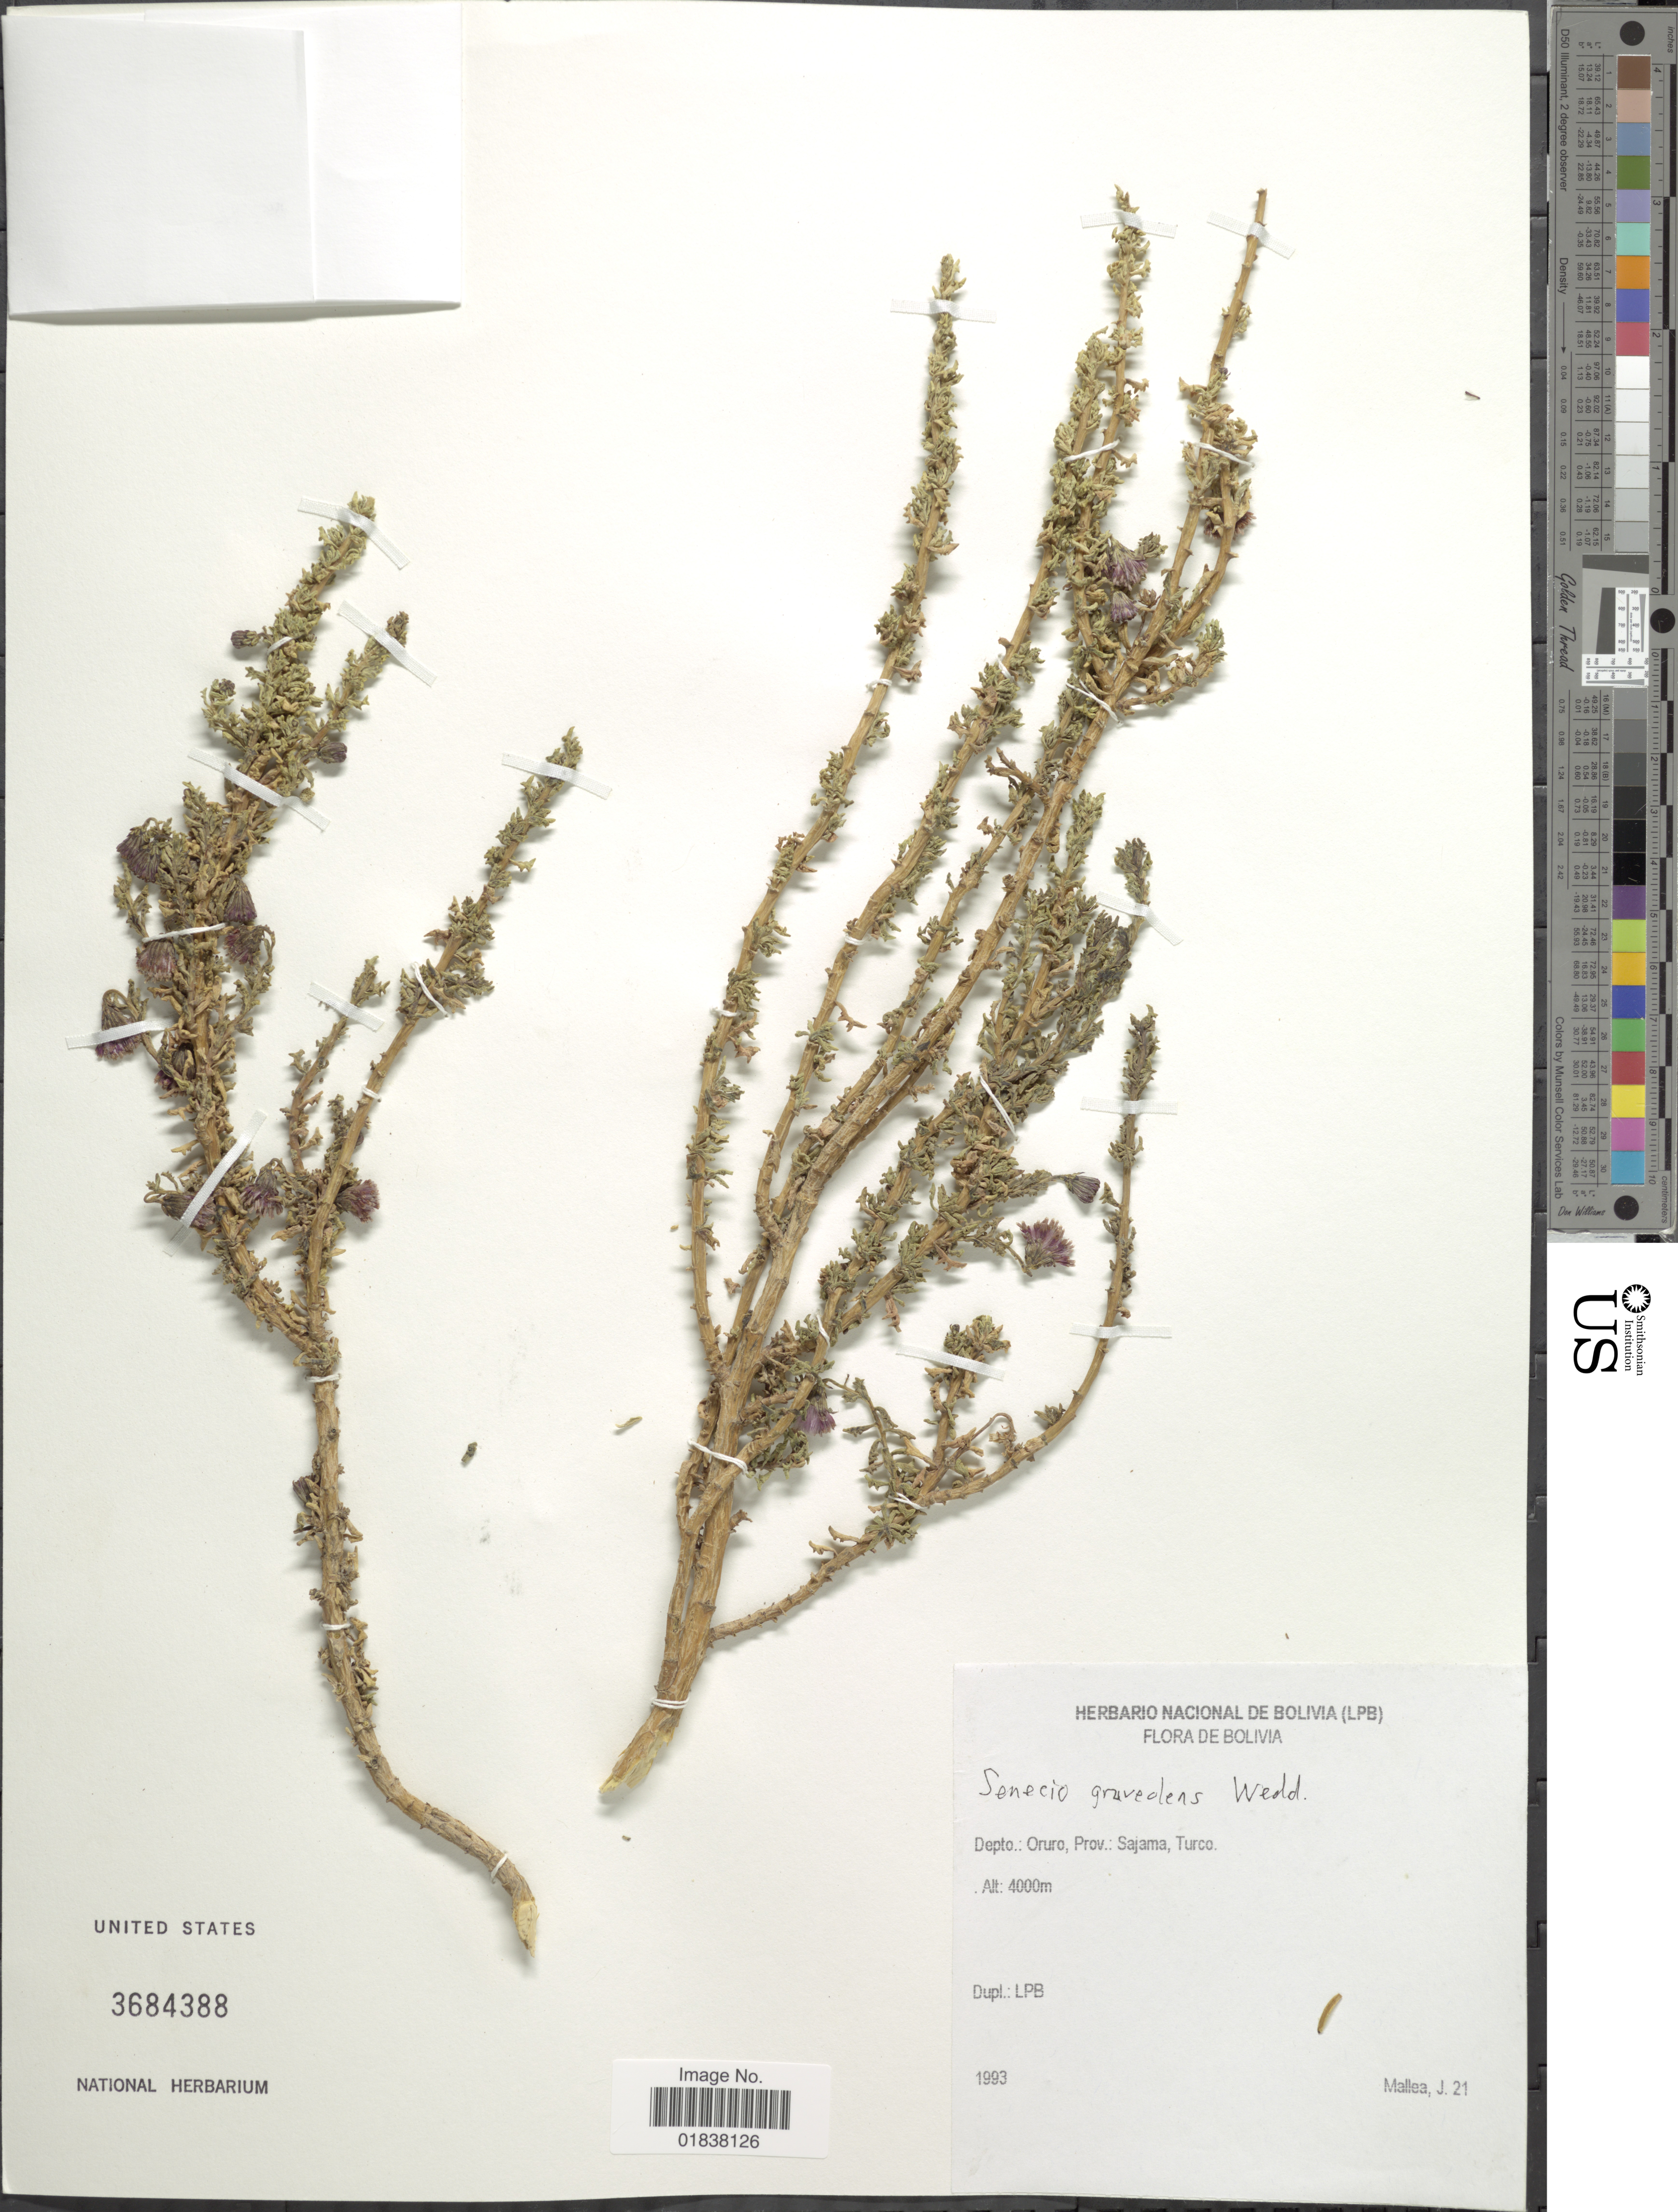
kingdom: Plantae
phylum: Tracheophyta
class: Magnoliopsida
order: Asterales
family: Asteraceae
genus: Senecio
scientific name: Senecio nutans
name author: Sch. Bip.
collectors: J. Mallea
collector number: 21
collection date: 1993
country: Bolivia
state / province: Oruro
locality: Prov. Sajama, Turco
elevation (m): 4000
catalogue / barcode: US 3684388